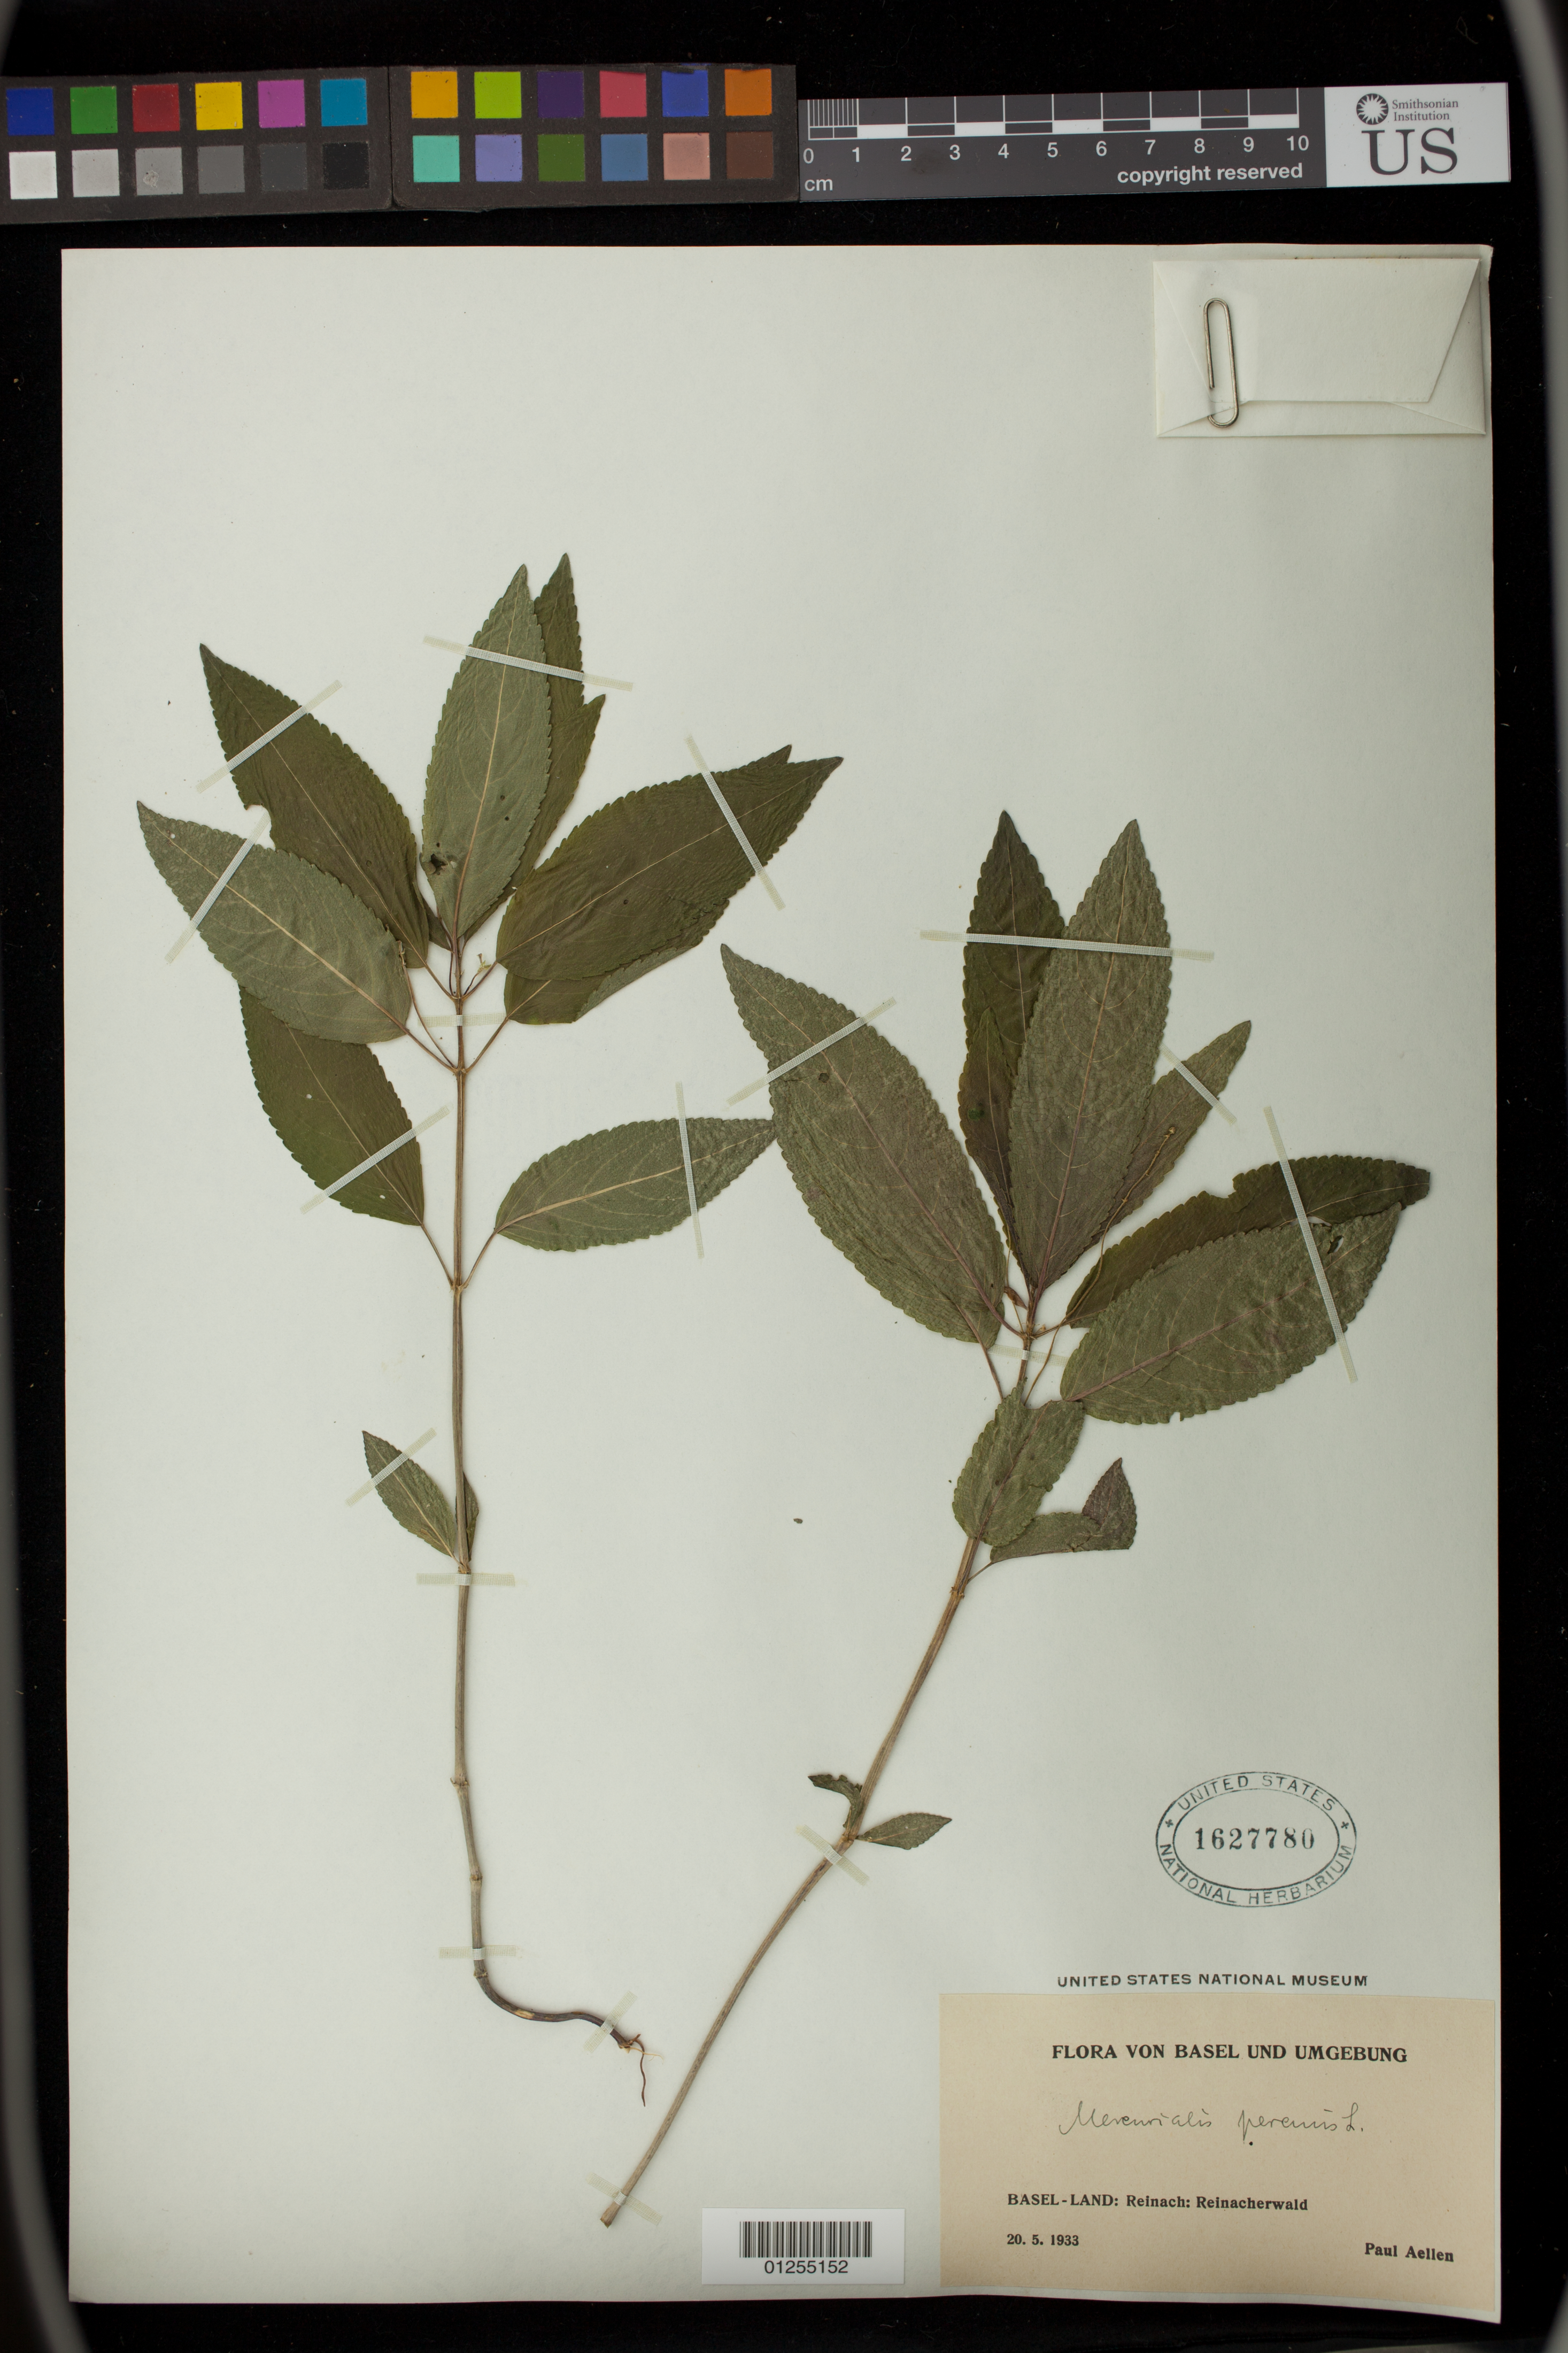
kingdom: Plantae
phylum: Tracheophyta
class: Magnoliopsida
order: Malpighiales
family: Euphorbiaceae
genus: Mercurialis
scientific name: Mercurialis perennis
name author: L.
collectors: P. Aellen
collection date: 1933-05-20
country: Switzerland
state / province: Basel-Landschaft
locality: Basel-Land: Reinach: Reinacherwald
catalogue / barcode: US 1627780